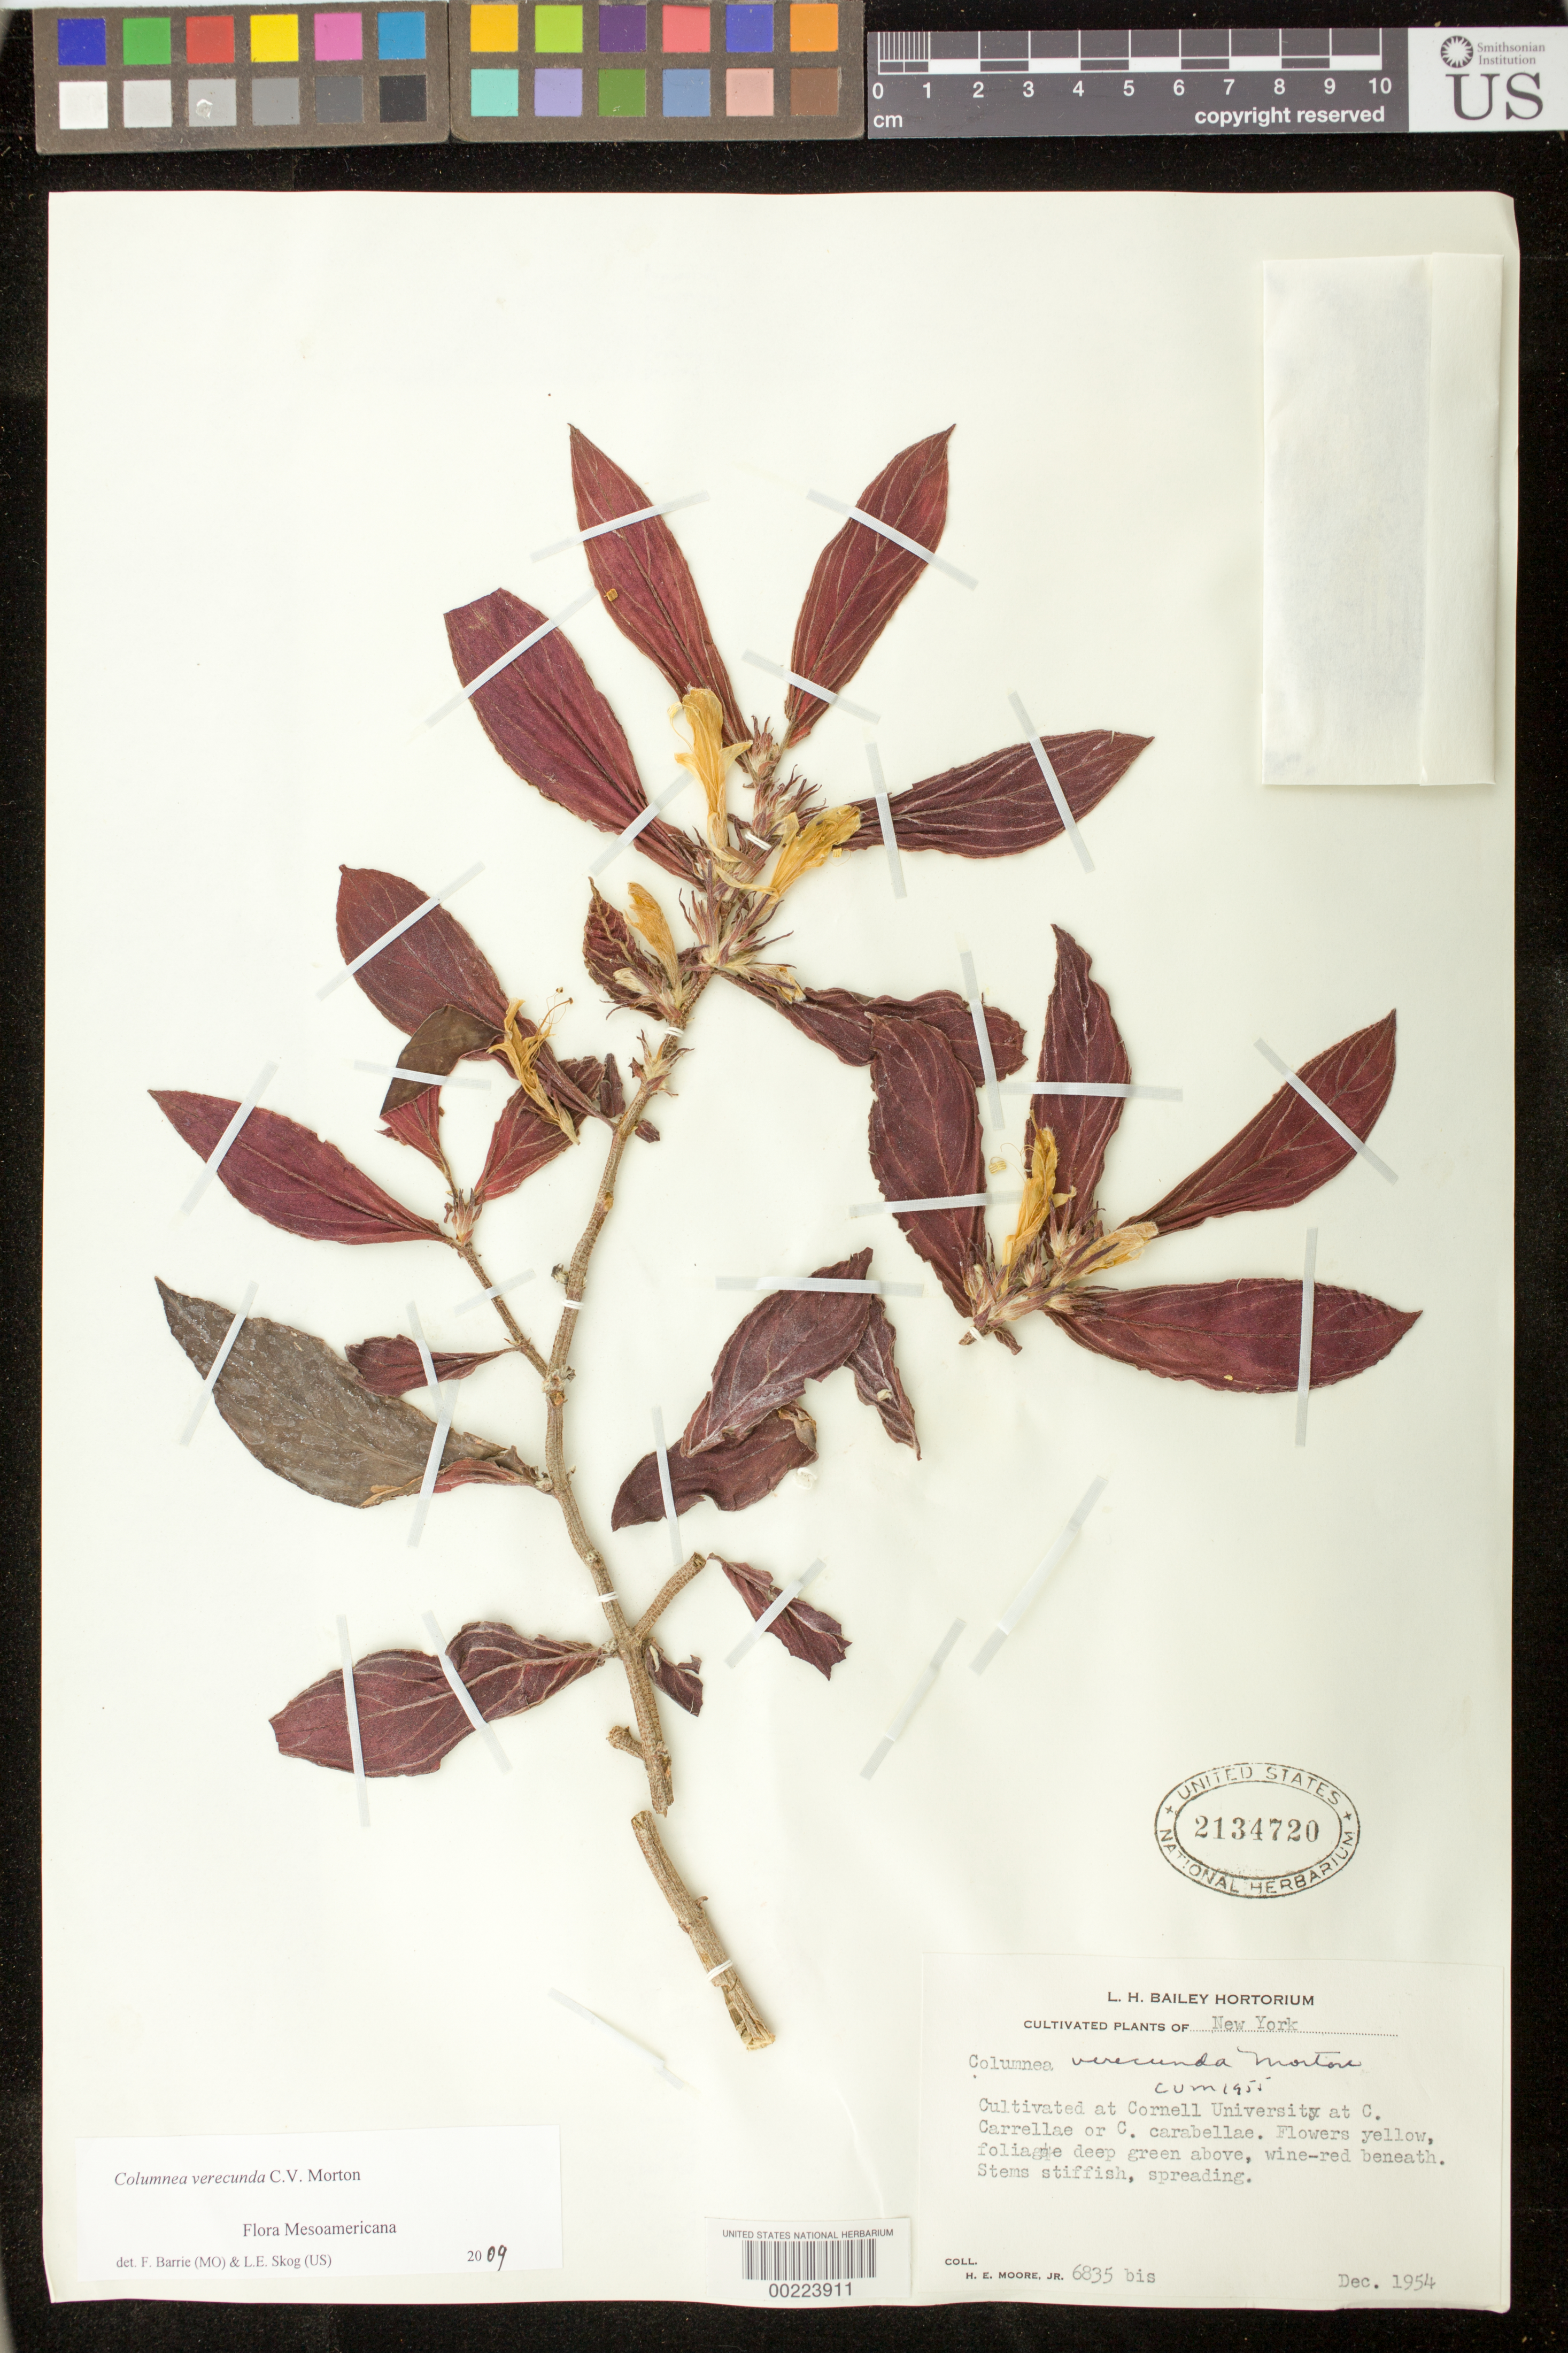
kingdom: Plantae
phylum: Tracheophyta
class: Magnoliopsida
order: Lamiales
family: Gesneriaceae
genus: Columnea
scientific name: Columnea verecunda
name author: C.V. Morton in Standl.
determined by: Morton, C. V.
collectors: H. E. Moore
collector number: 6835 bis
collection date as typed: Dec 1954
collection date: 1954-12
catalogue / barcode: US 2134720